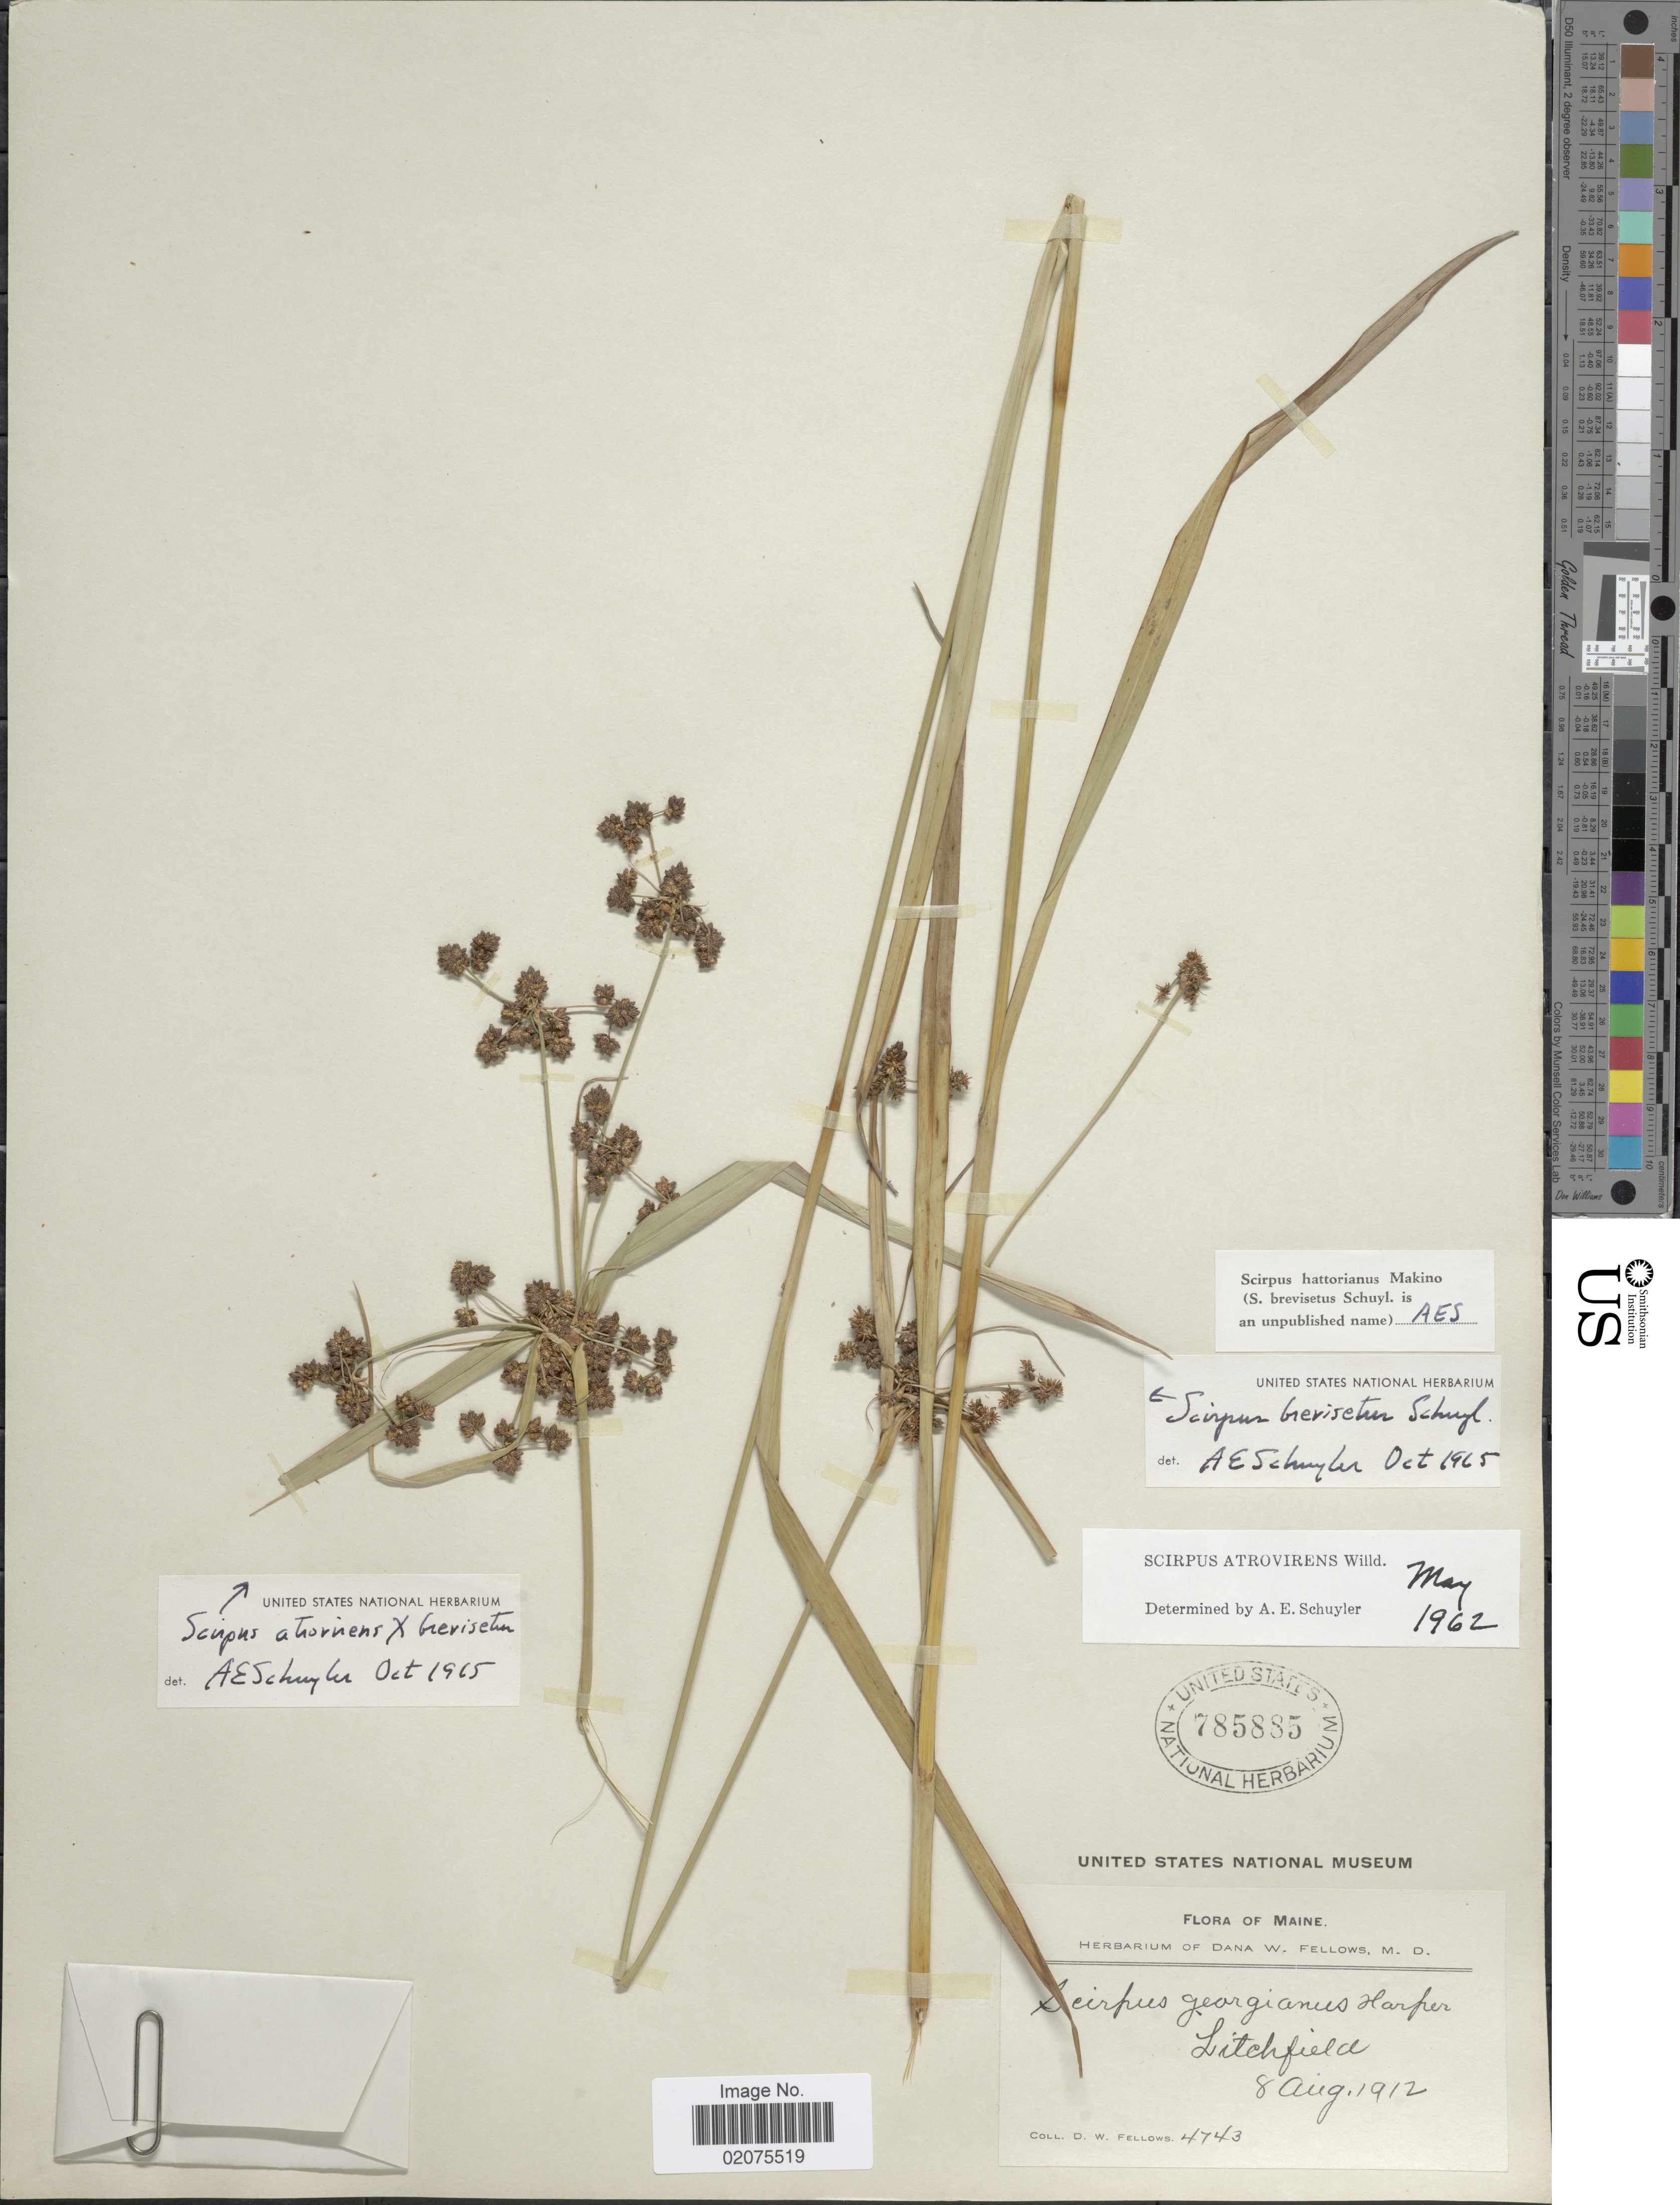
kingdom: Plantae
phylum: Tracheophyta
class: Liliopsida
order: Poales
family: Cyperaceae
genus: Scirpus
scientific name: Scirpus hattorianus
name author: Makino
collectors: D. W. Fellows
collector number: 4743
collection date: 1912-08-08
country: United States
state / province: Maine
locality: Litchfield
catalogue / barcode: US 785885